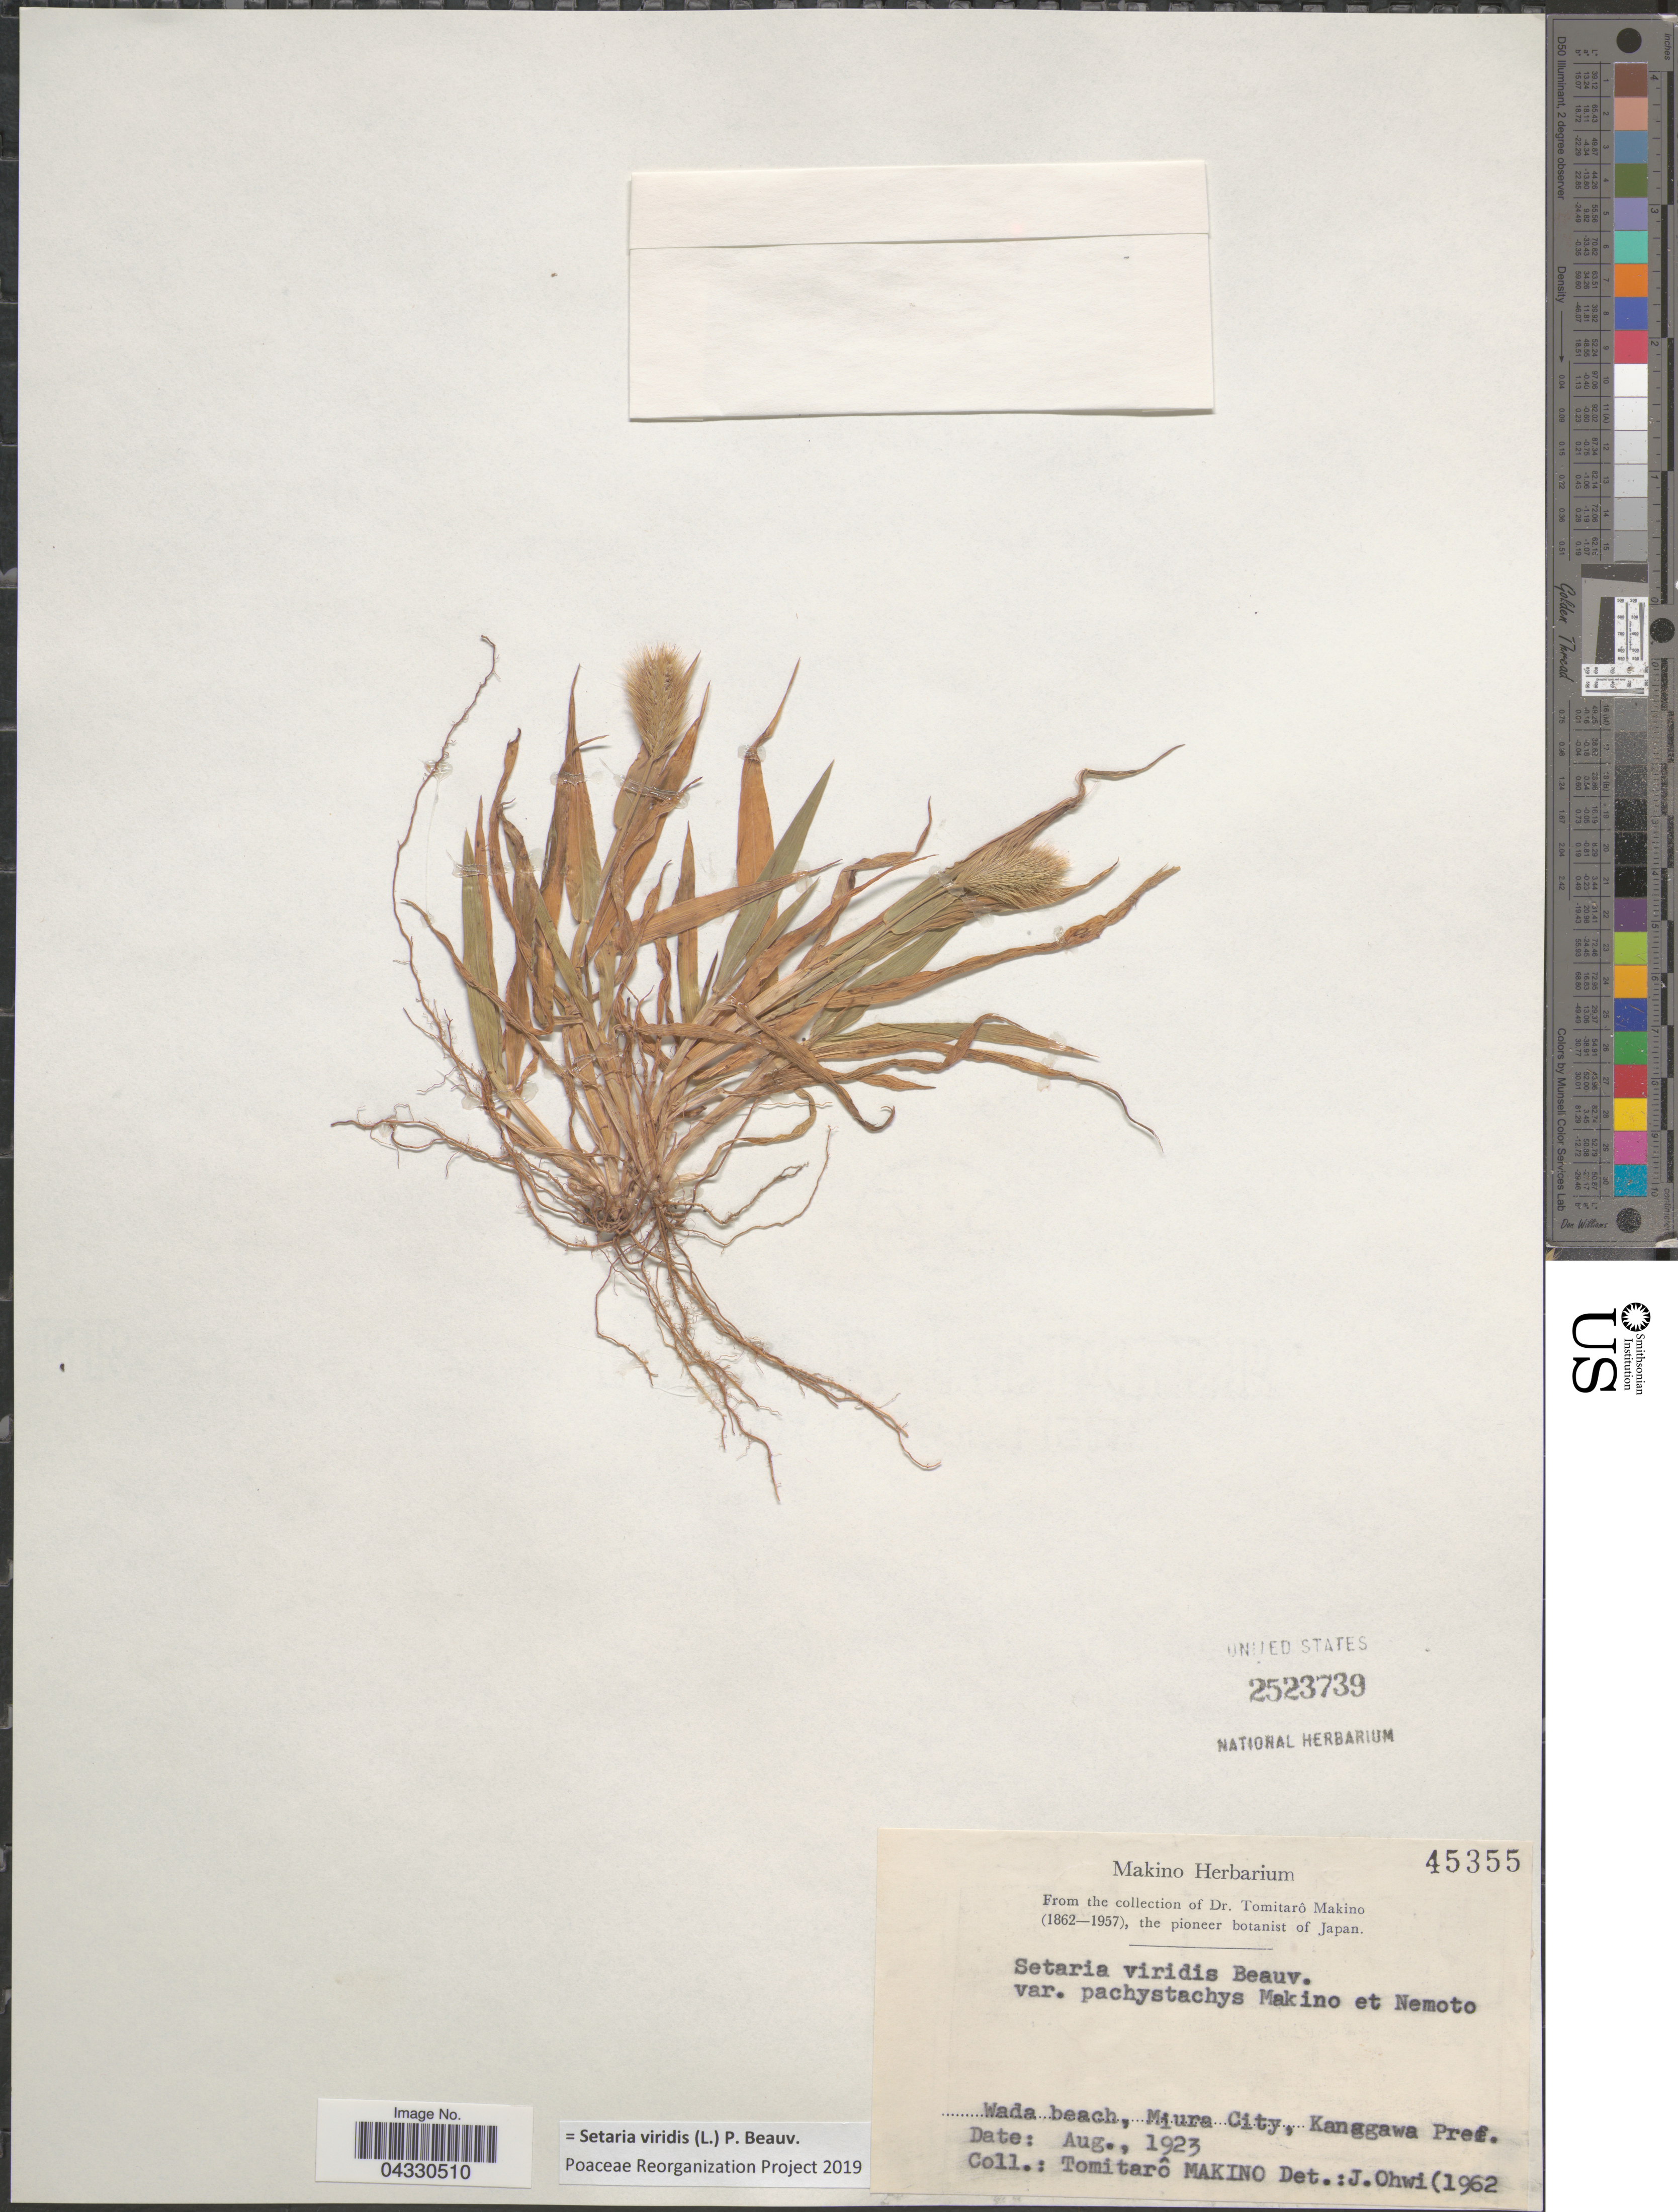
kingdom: Plantae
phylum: Tracheophyta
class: Liliopsida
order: Poales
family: Poaceae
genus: Setaria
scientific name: Setaria viridis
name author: (L.) P. Beauv.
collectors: T. Makino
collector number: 45355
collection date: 1923-08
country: Japan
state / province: Kanagawa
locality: Wada beach, Miura City, Kanagawa Pref.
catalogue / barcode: US 2523739